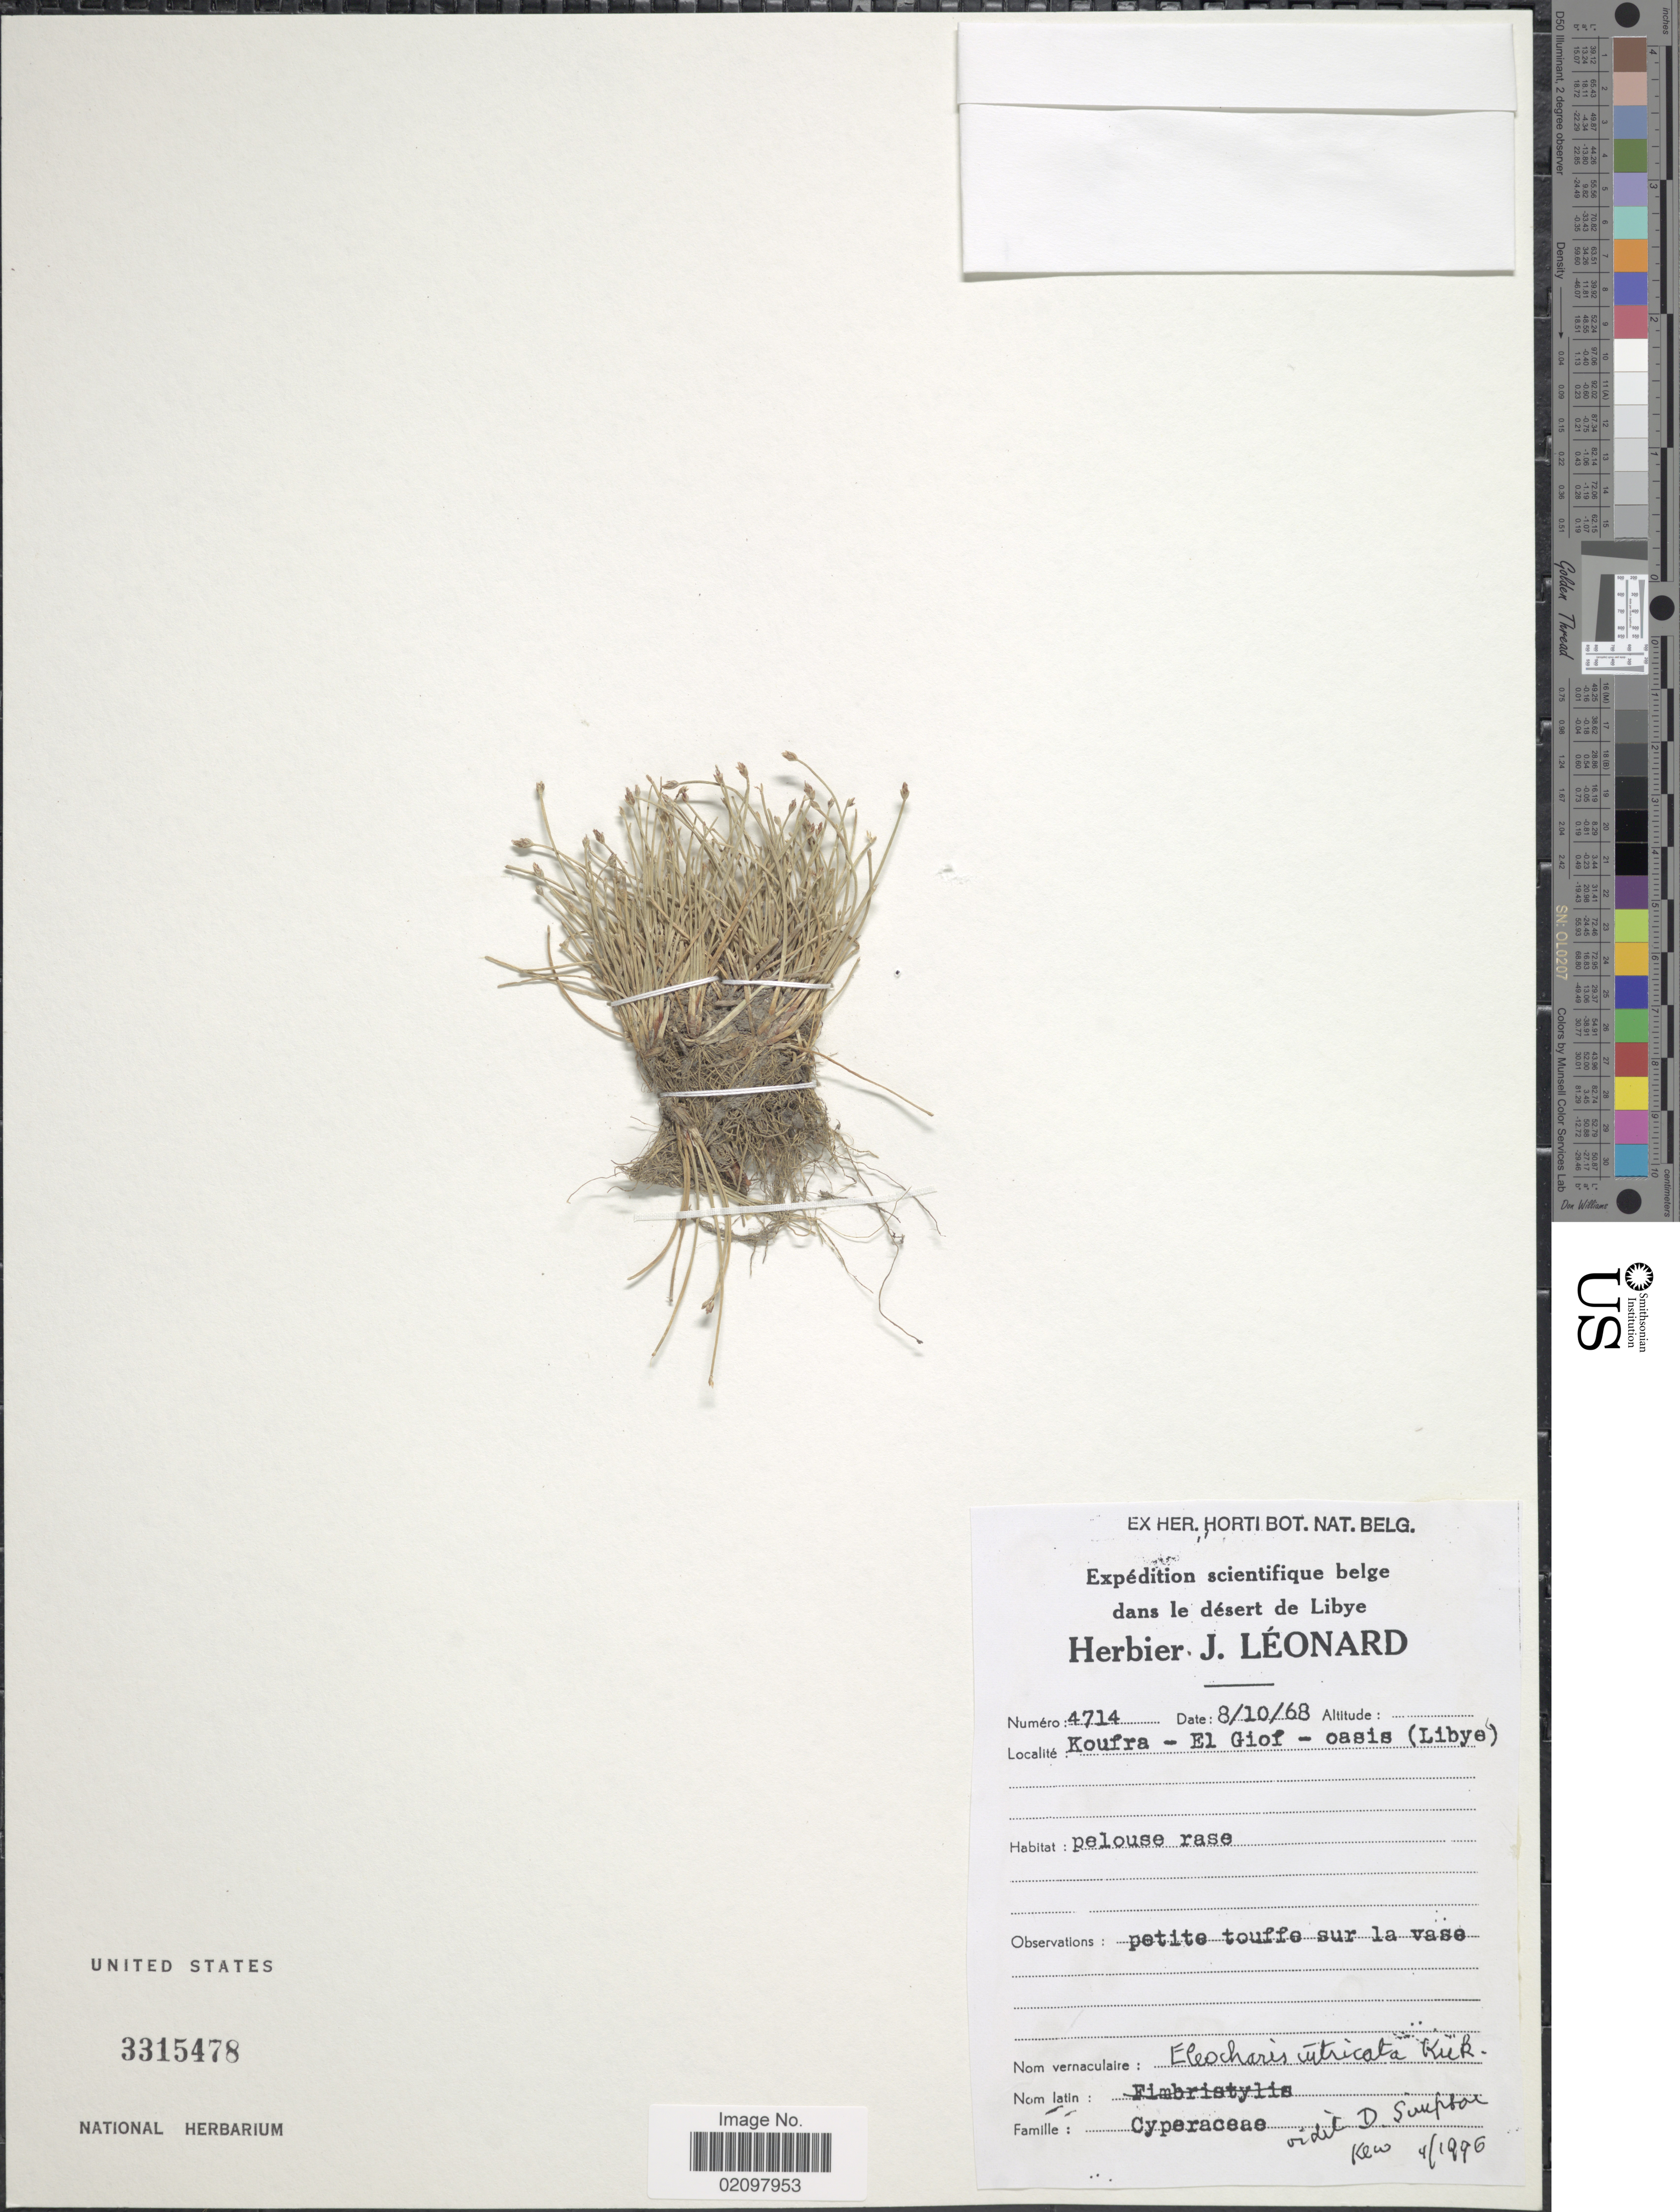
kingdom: Plantae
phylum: Tracheophyta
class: Liliopsida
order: Poales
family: Cyperaceae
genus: Eleocharis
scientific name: Eleocharis caduca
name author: (Delile) Schult.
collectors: Ex Herb. J. Léonard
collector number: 4714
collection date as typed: Transcribed d/m/y: 8/10/68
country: Libya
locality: Scientifique belge dans le désert de Libye, Koufra - EL Giof - oasis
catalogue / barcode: US 3315478